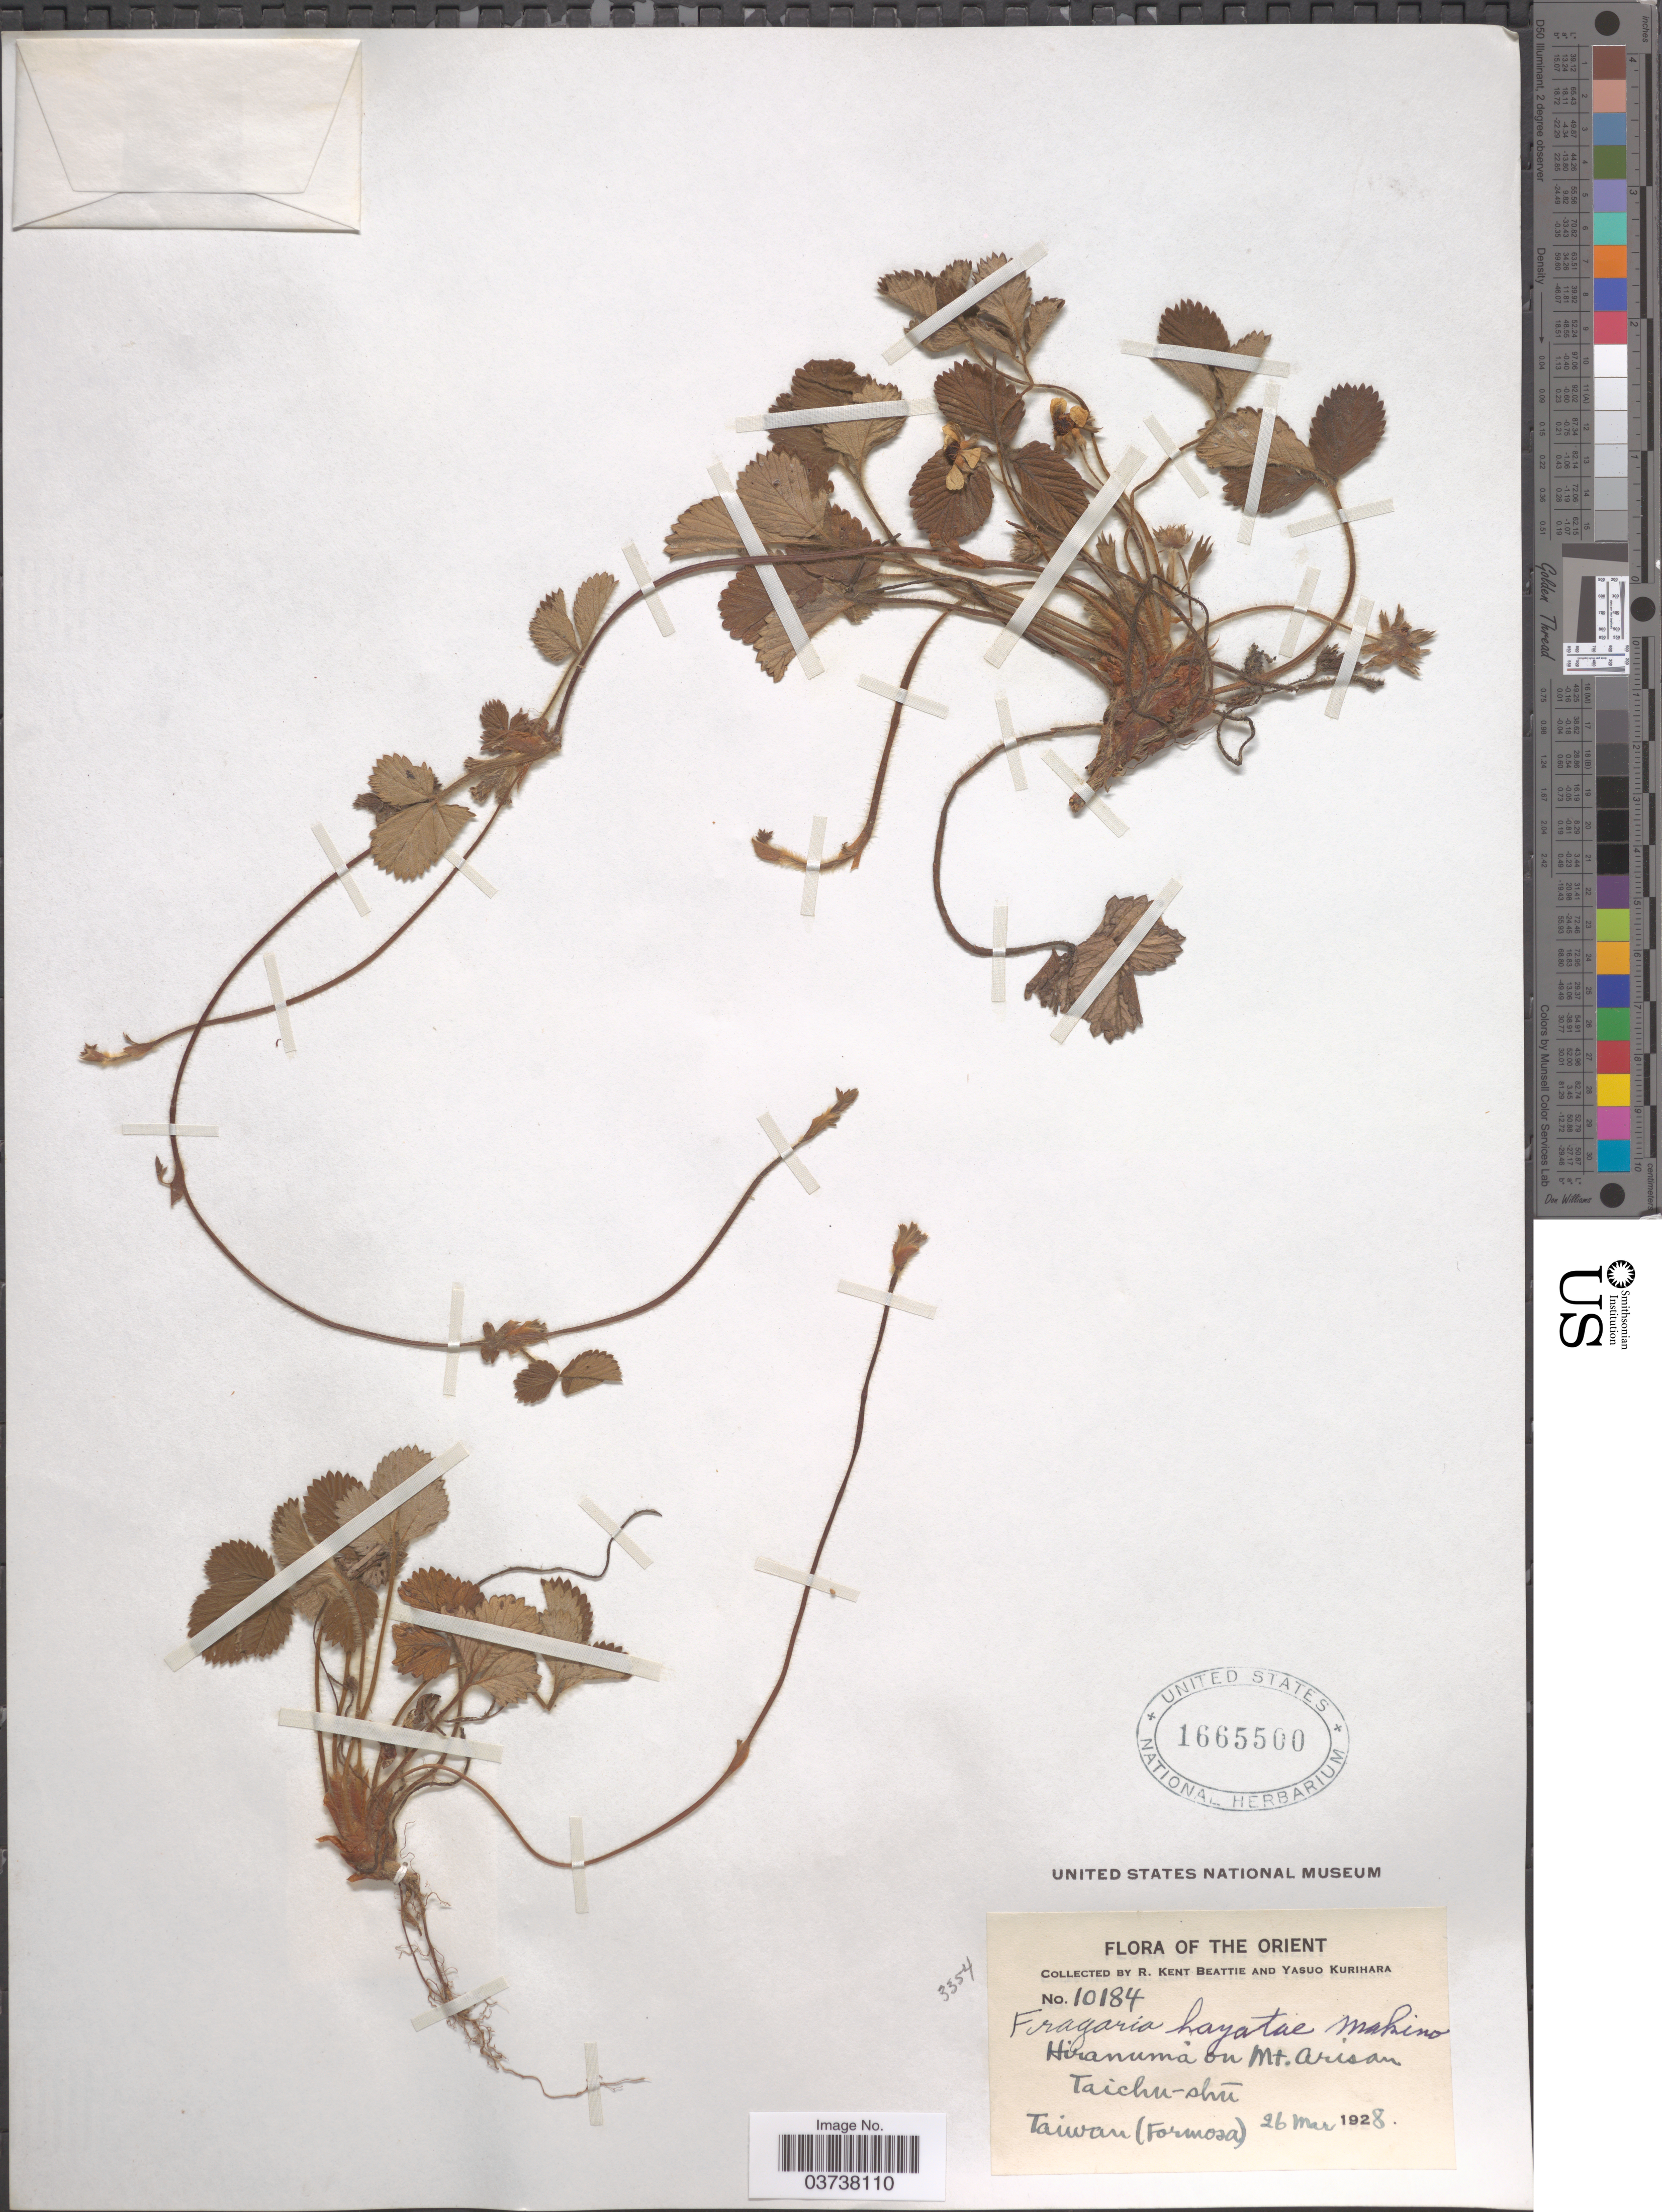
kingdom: Plantae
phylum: Tracheophyta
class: Magnoliopsida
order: Rosales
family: Rosaceae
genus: Fragaria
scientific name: Fragaria hayatai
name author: Makino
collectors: R. K. Beattie & Y. Kurihara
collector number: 10184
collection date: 1928-03-26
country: Taiwan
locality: The Orient. Hiranuma on Mt. Arisan, Taichu-shū, Formosa.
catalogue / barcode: US 1665500